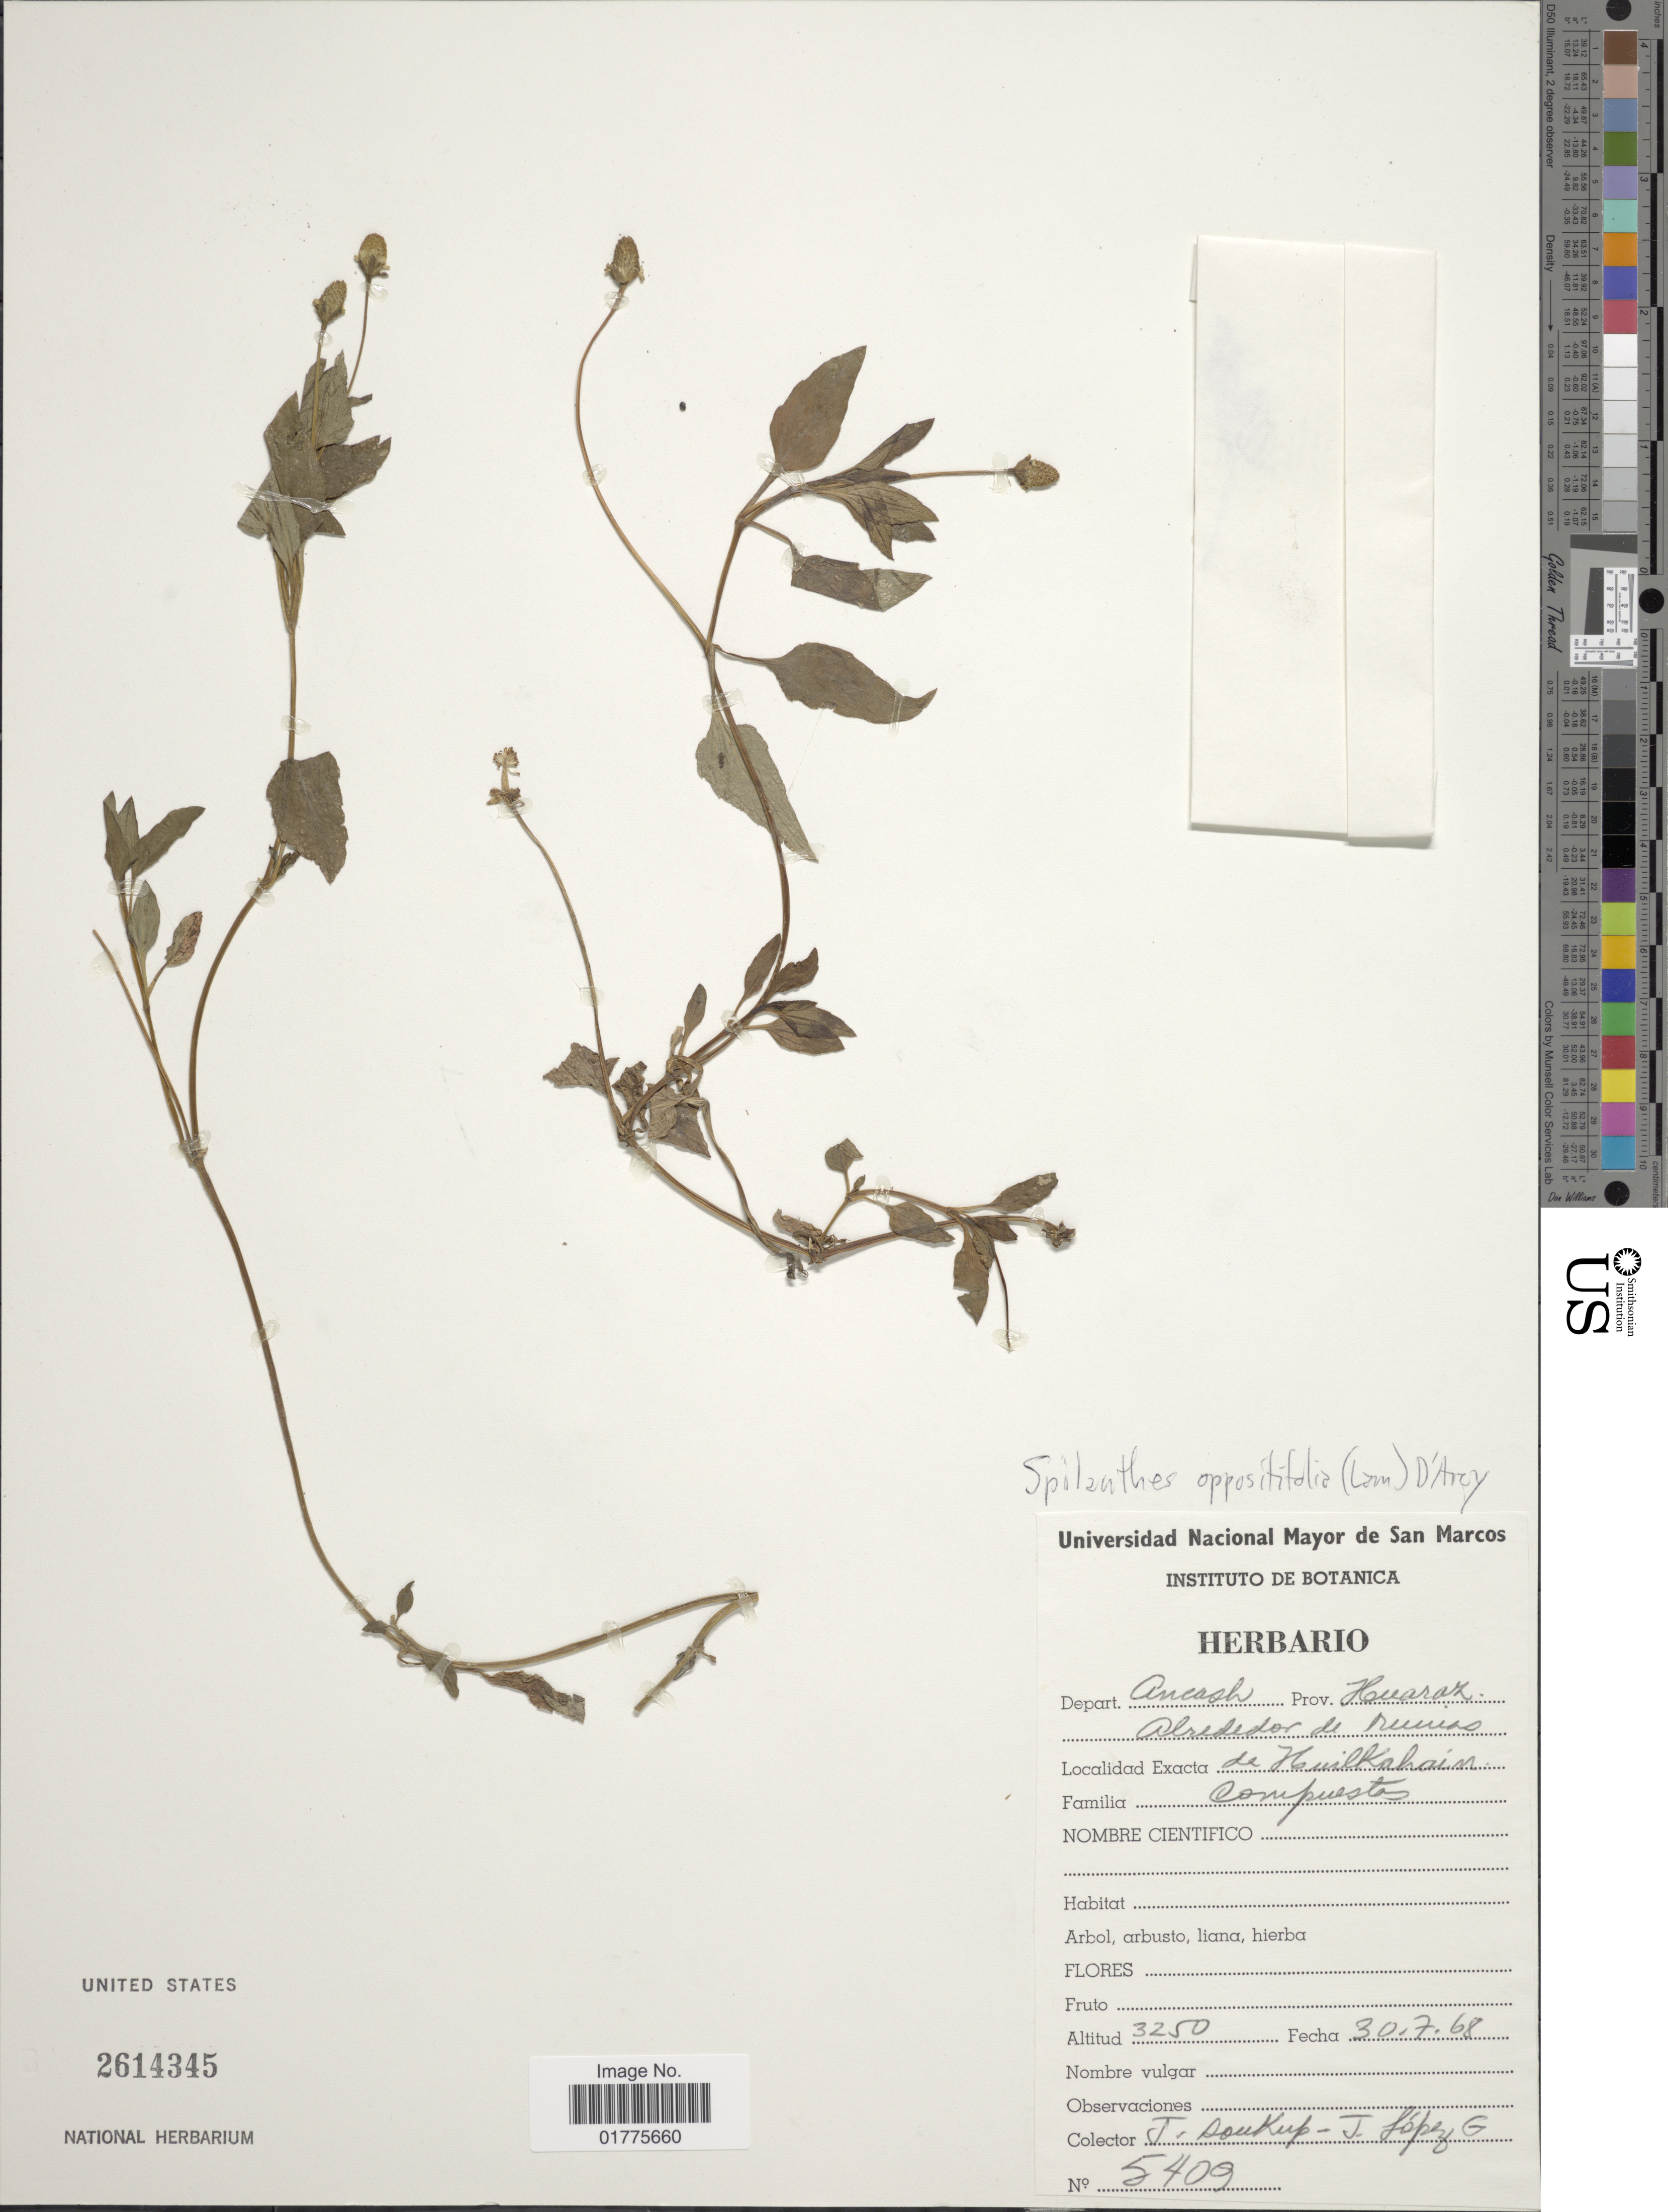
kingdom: Plantae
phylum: Tracheophyta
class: Magnoliopsida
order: Asterales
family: Asteraceae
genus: Acmella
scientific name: Acmella repens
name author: (Walter) Rich.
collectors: J. Soukup & J. López G.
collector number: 5409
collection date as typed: Transcribed d/m/y: 30/7/68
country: Peru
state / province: Ancash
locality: Prov. Huaraz, alrededor de ruinas de Huilkahain [interpreted]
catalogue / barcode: US 264345